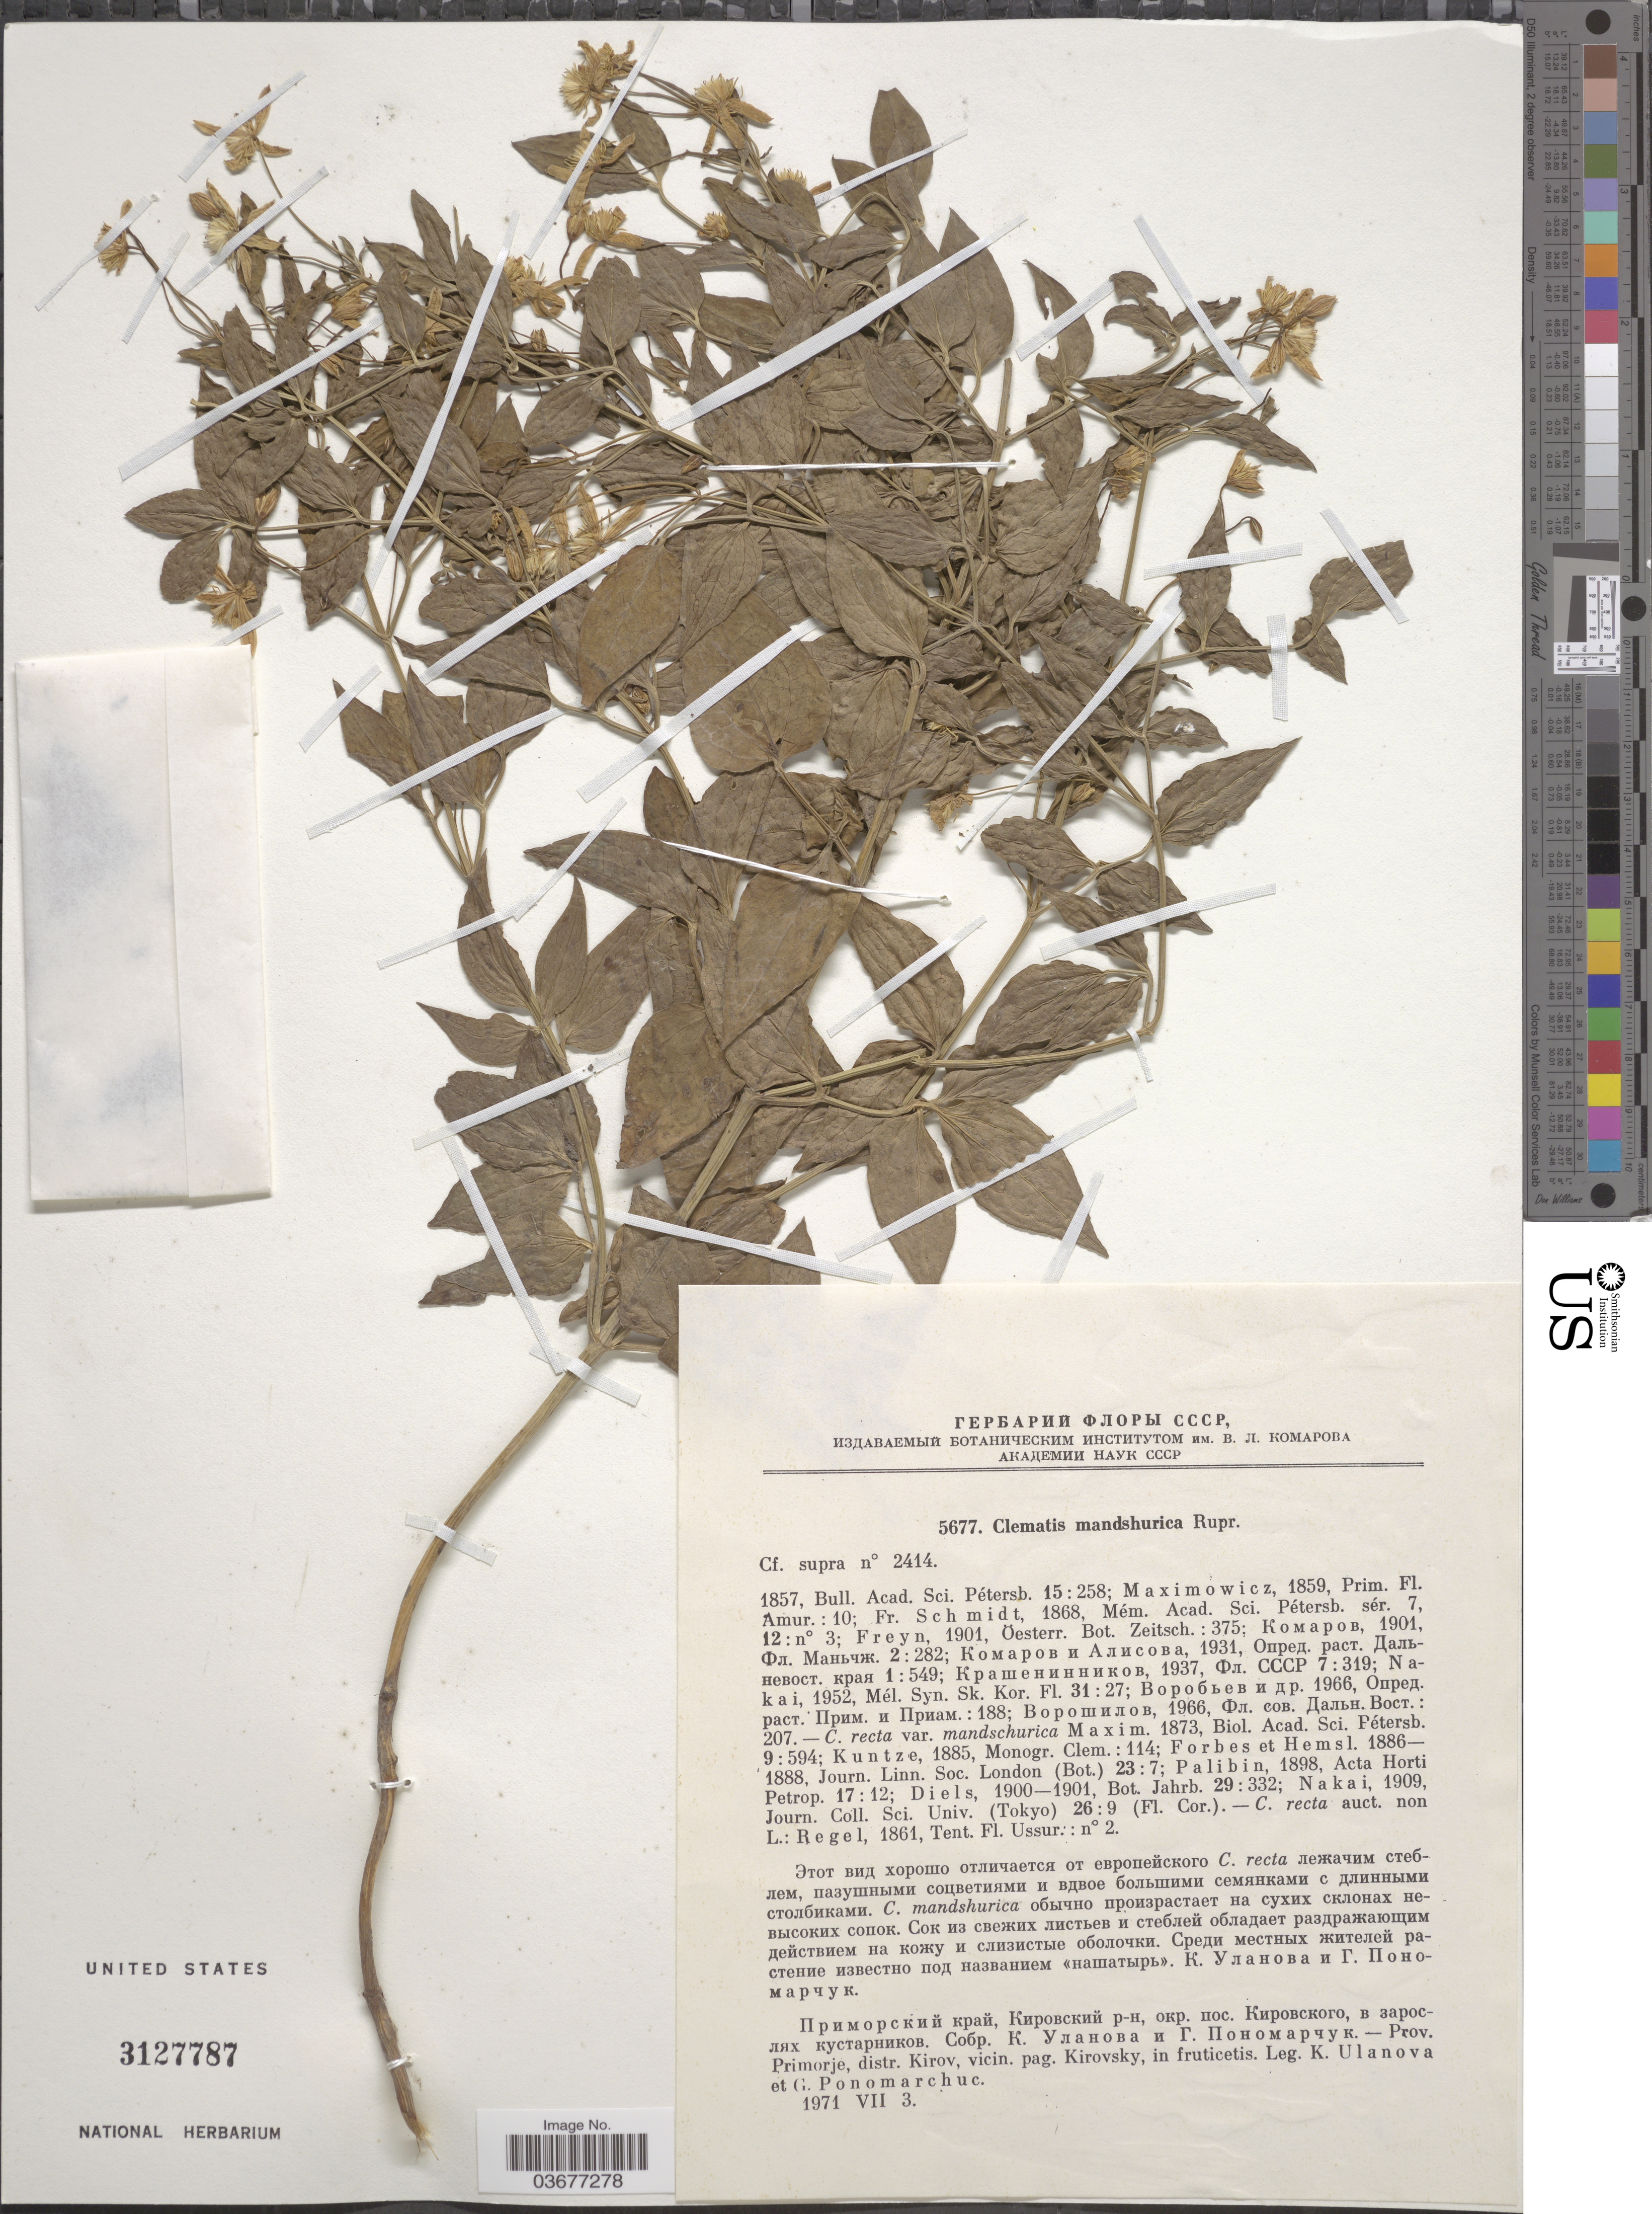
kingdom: Plantae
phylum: Tracheophyta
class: Magnoliopsida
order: Ranunculales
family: Ranunculaceae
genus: Clematis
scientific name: Clematis mandshurica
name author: Rupr.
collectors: K. Ulanova & G. Ponomarczuk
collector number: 5677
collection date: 1971-07-03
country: Russian Federation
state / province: Primorsky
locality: Prov. Primorje, distr. Kirov, vicin. pag. Kirovsky, in fruticetis.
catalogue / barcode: US 3127787